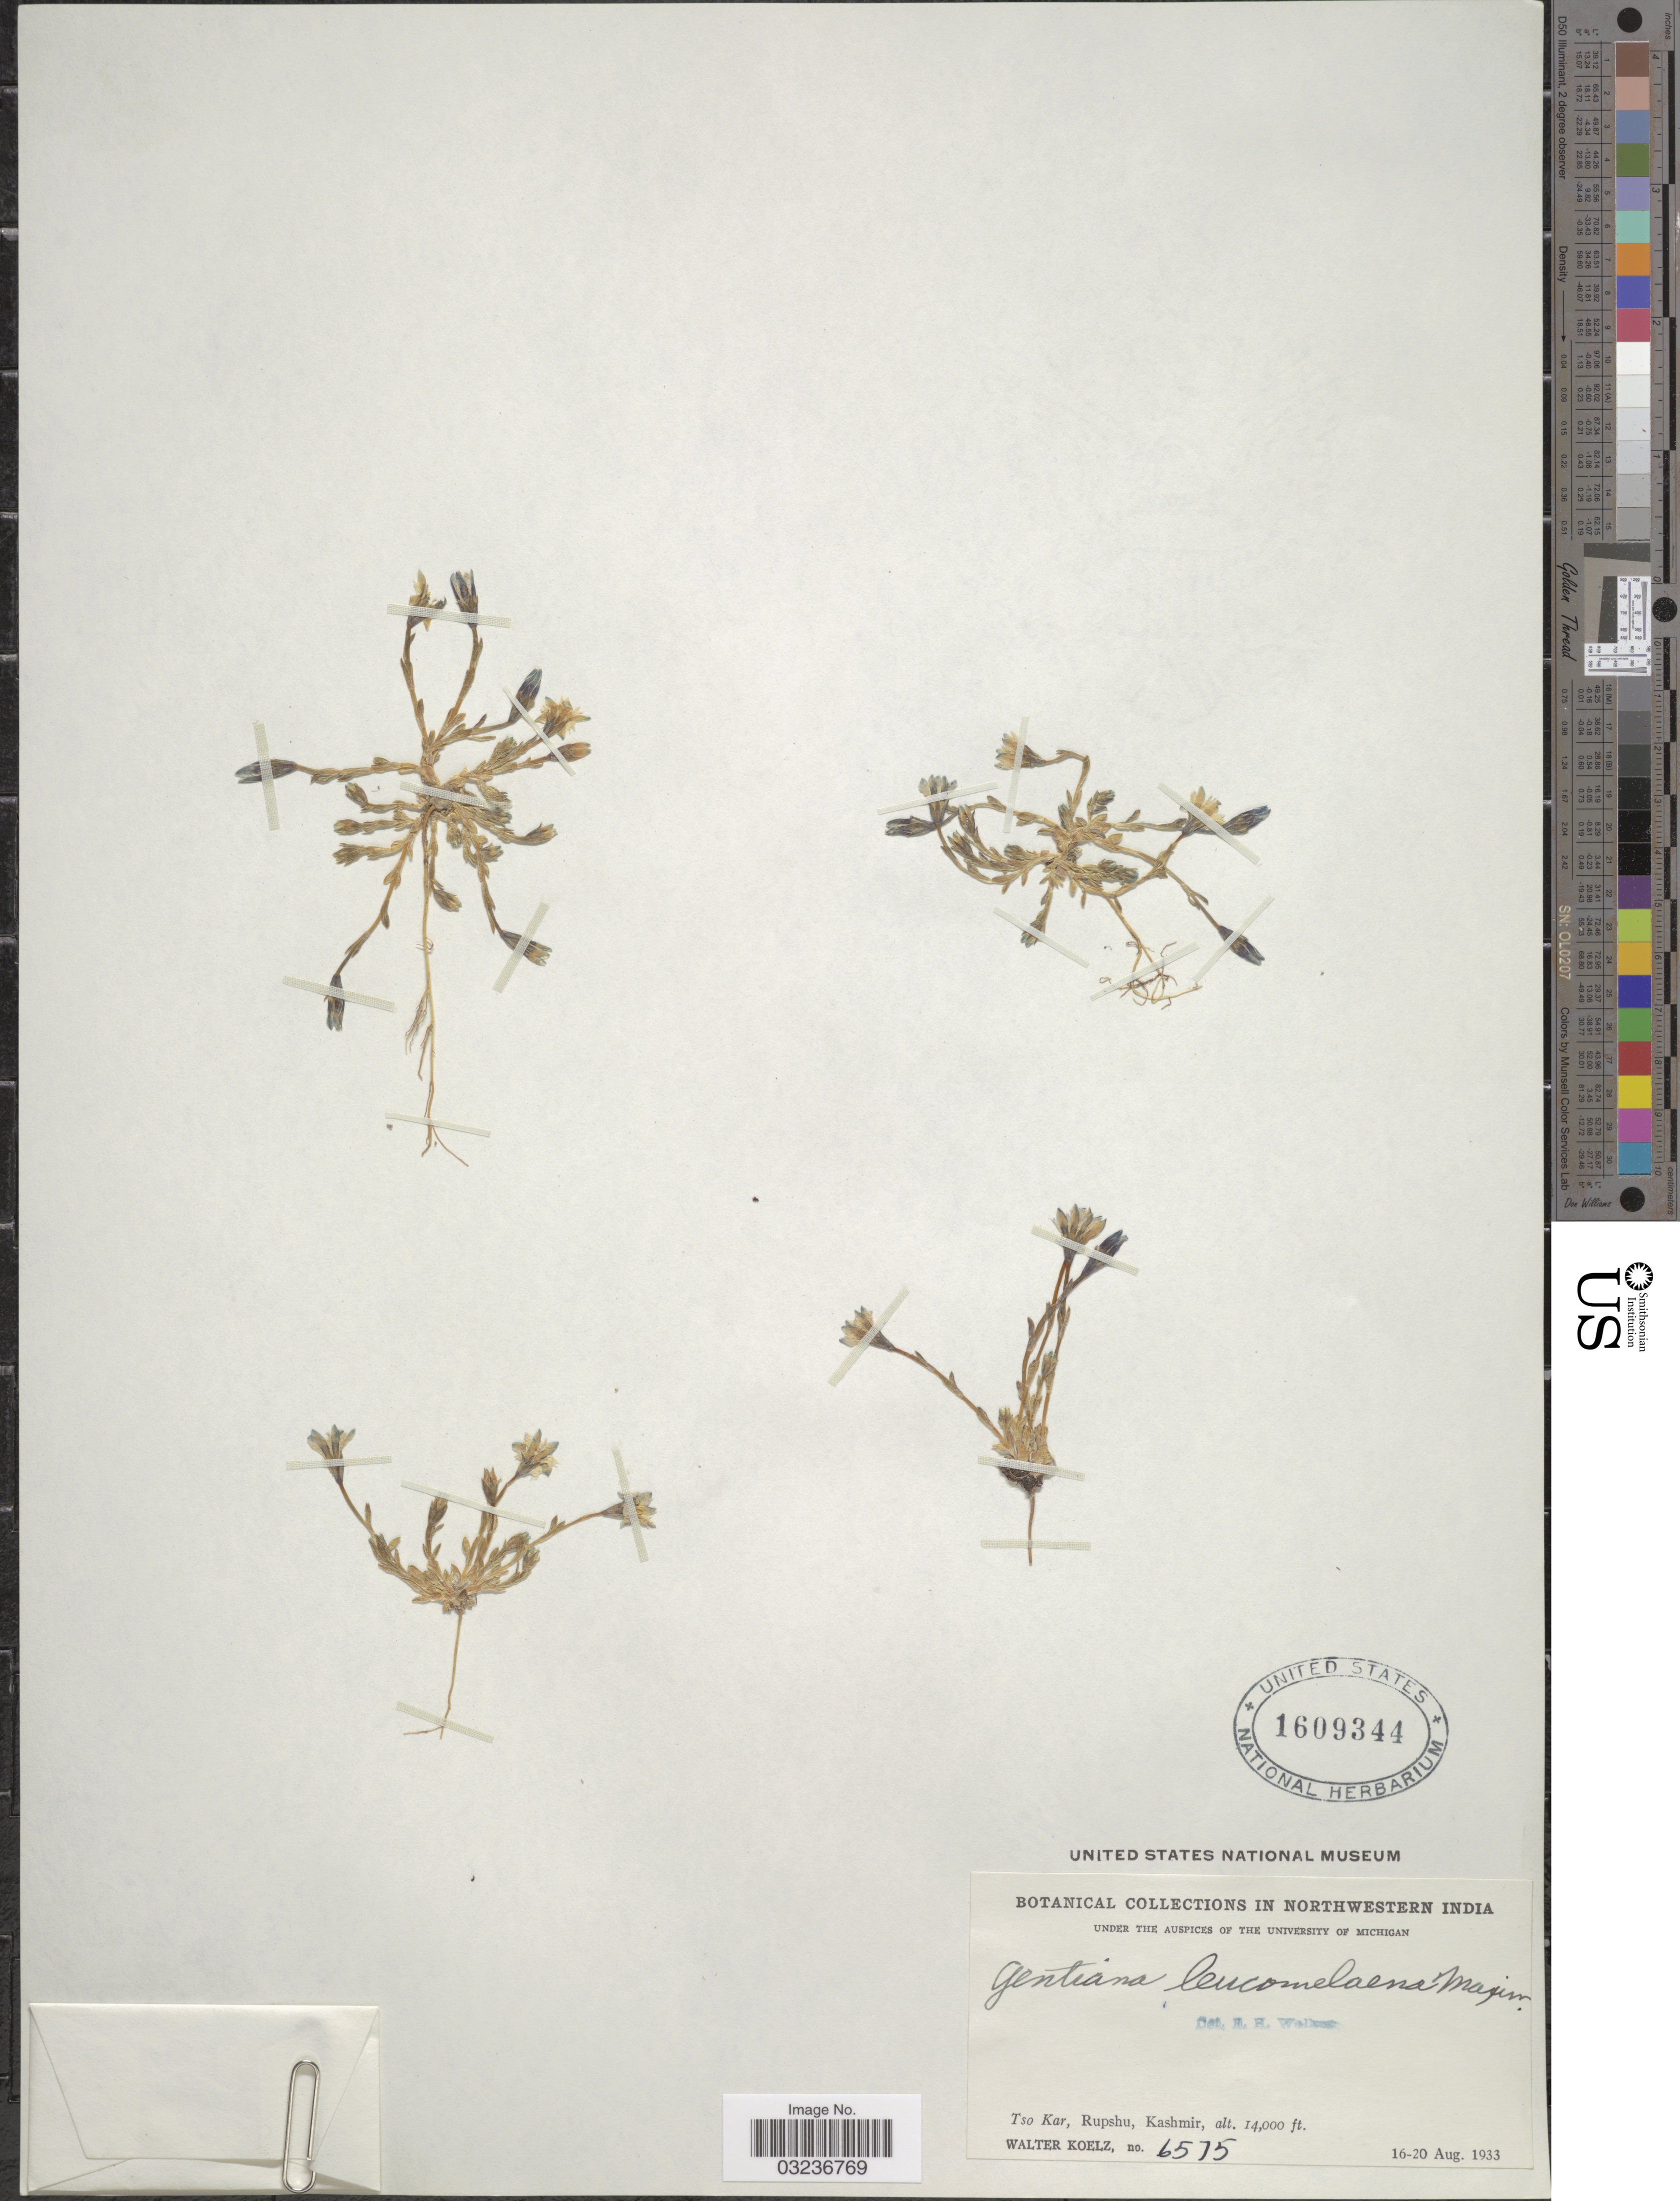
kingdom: Plantae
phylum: Tracheophyta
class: Magnoliopsida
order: Gentianales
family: Gentianaceae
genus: Gentiana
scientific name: Gentiana leucomelaena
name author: Maxim.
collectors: W. N. Koelz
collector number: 6575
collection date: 1933-08-16/1933-08-20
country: India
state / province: Jammu and Kashmir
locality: Northwestern India, Tso Kar, Rupshu, Kashmir.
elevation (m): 4267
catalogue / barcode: US 1609344